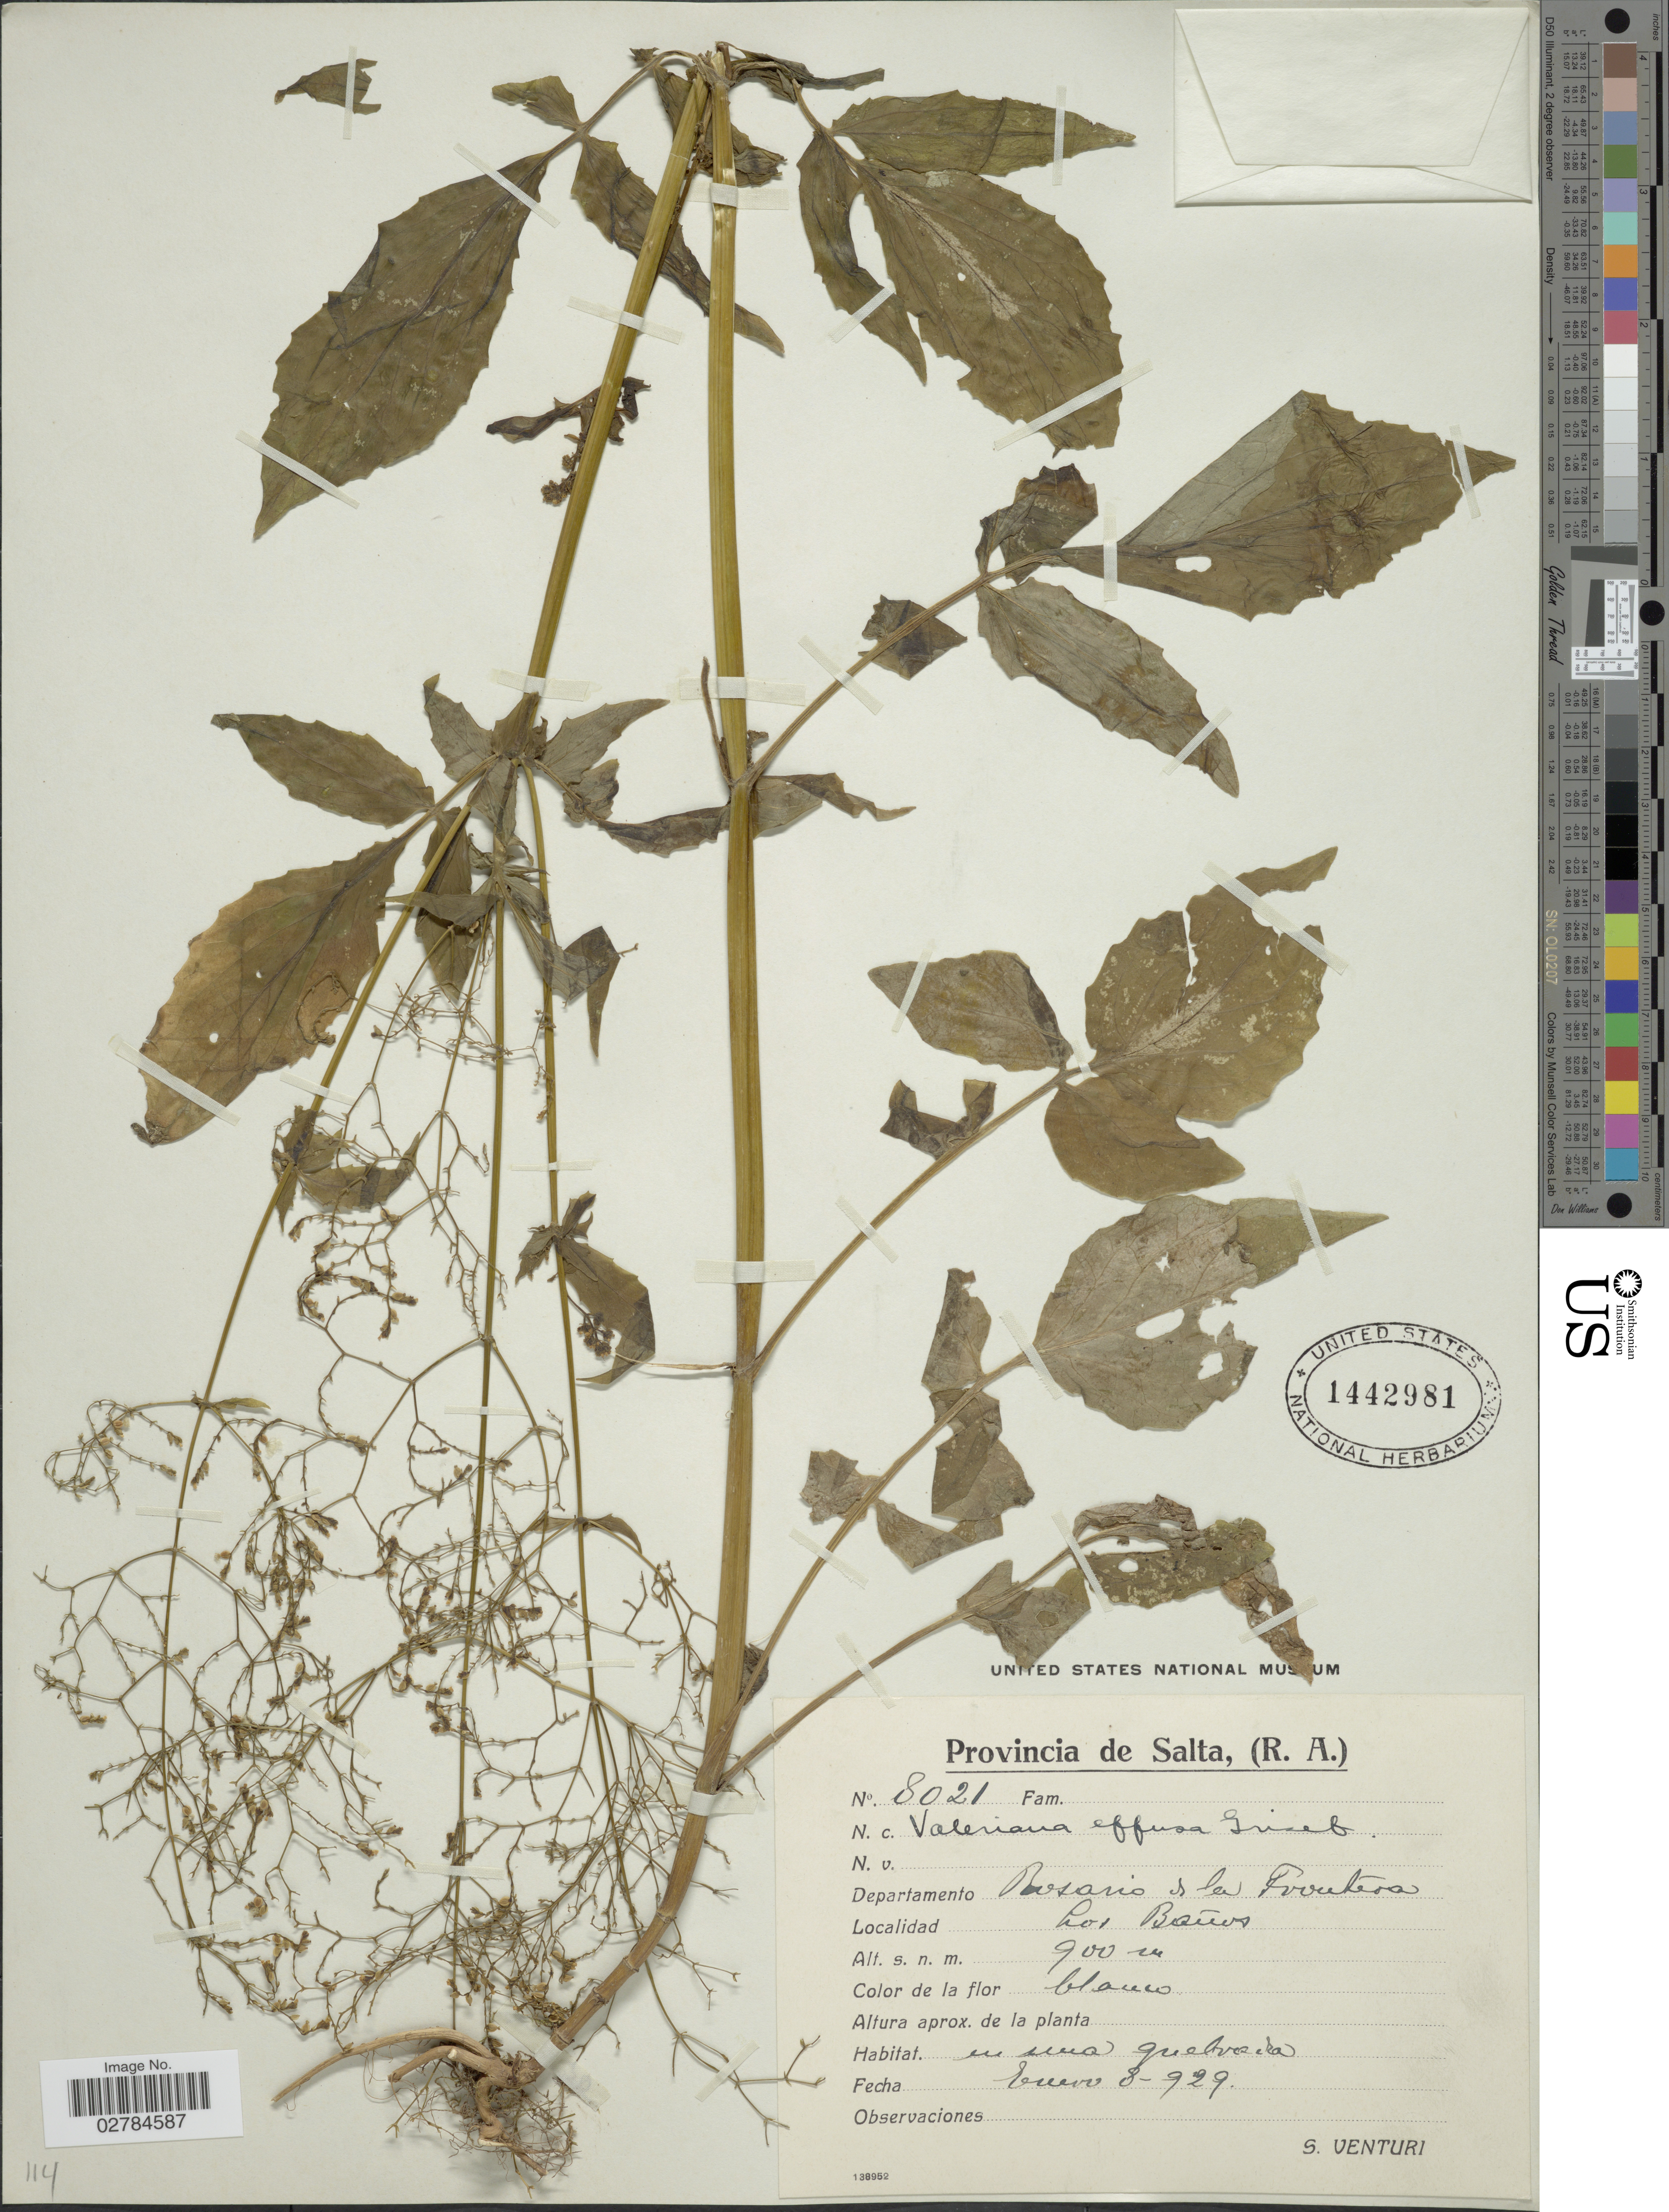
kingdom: Plantae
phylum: Tracheophyta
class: Magnoliopsida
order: Dipsacales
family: Caprifoliaceae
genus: Valeriana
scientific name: Valeriana effusa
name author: Griseb.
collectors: S. Venturi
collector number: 8021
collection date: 1929-01-08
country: Argentina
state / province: Salta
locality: Provincia de Salta, (R.A.), Departamento Rosario de la Frontera, Los Baños.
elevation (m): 900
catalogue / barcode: US 1442981